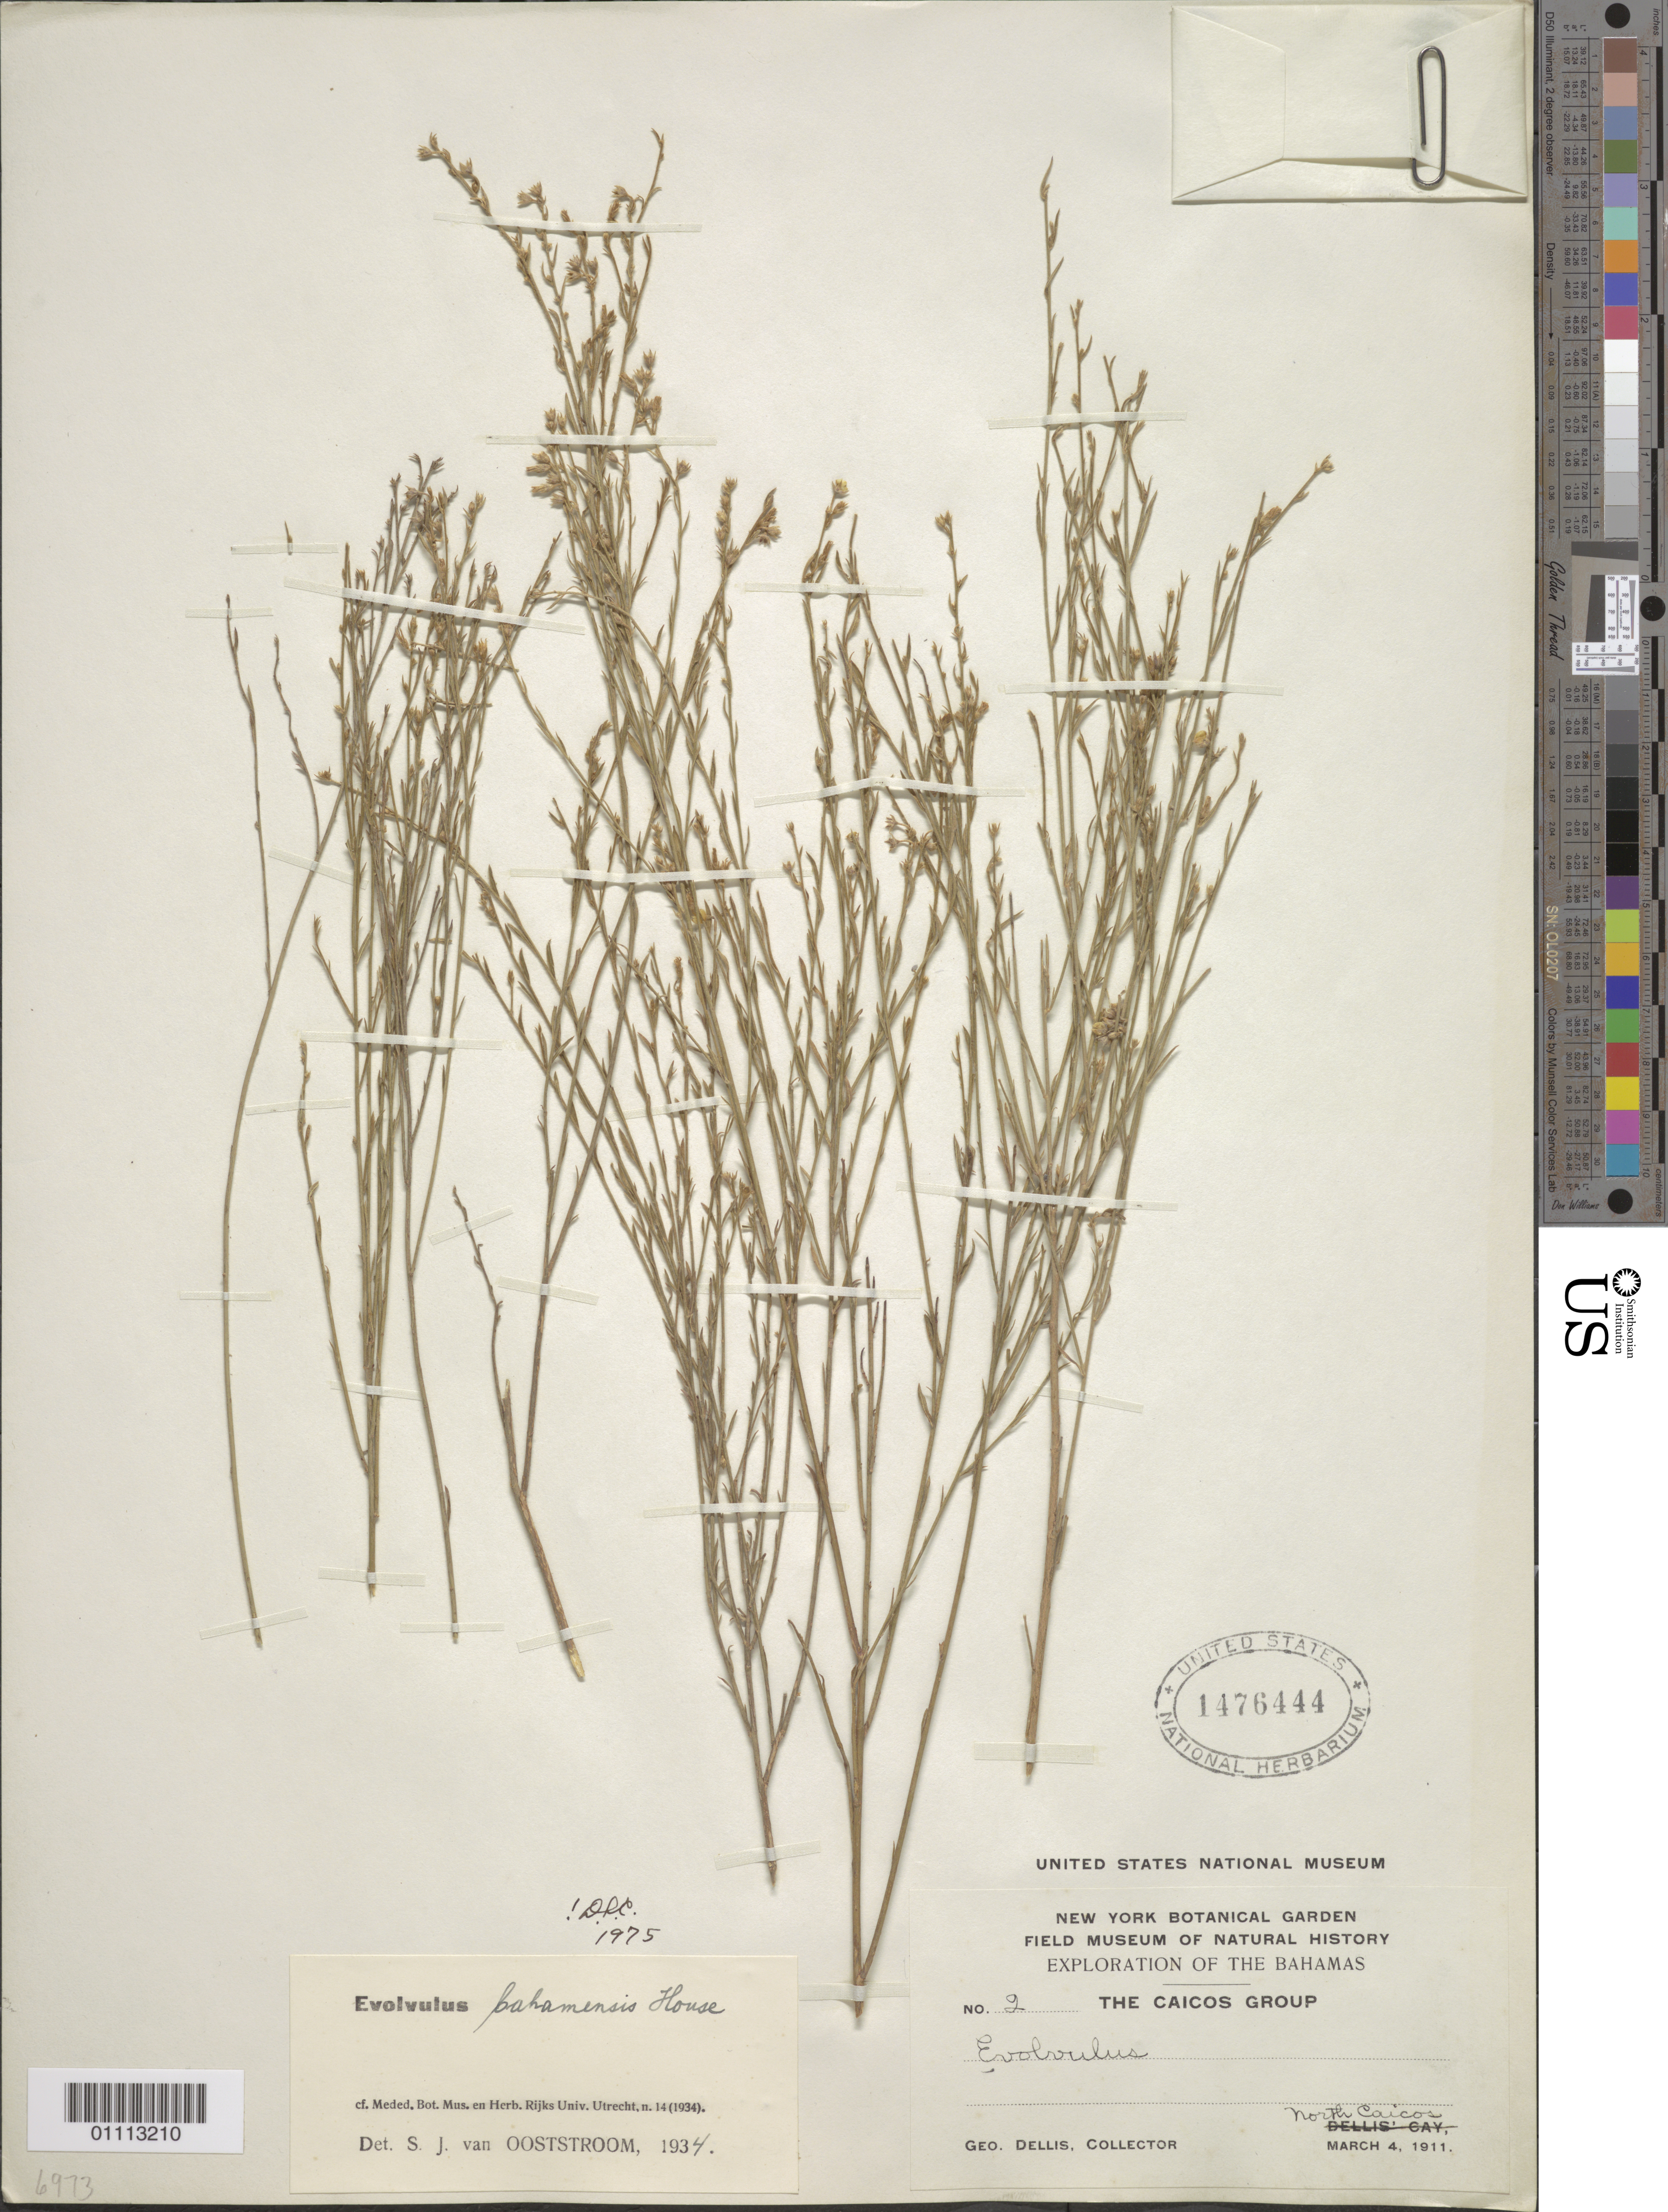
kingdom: Plantae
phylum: Tracheophyta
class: Magnoliopsida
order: Solanales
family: Convolvulaceae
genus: Evolvulus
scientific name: Evolvulus bahamensis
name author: House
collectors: G. Dellis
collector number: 2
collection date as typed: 04 Mar 1911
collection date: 1911-03-04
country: Turks and Caicos Islands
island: North Caicos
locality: The Caicos Group.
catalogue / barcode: US 1476444